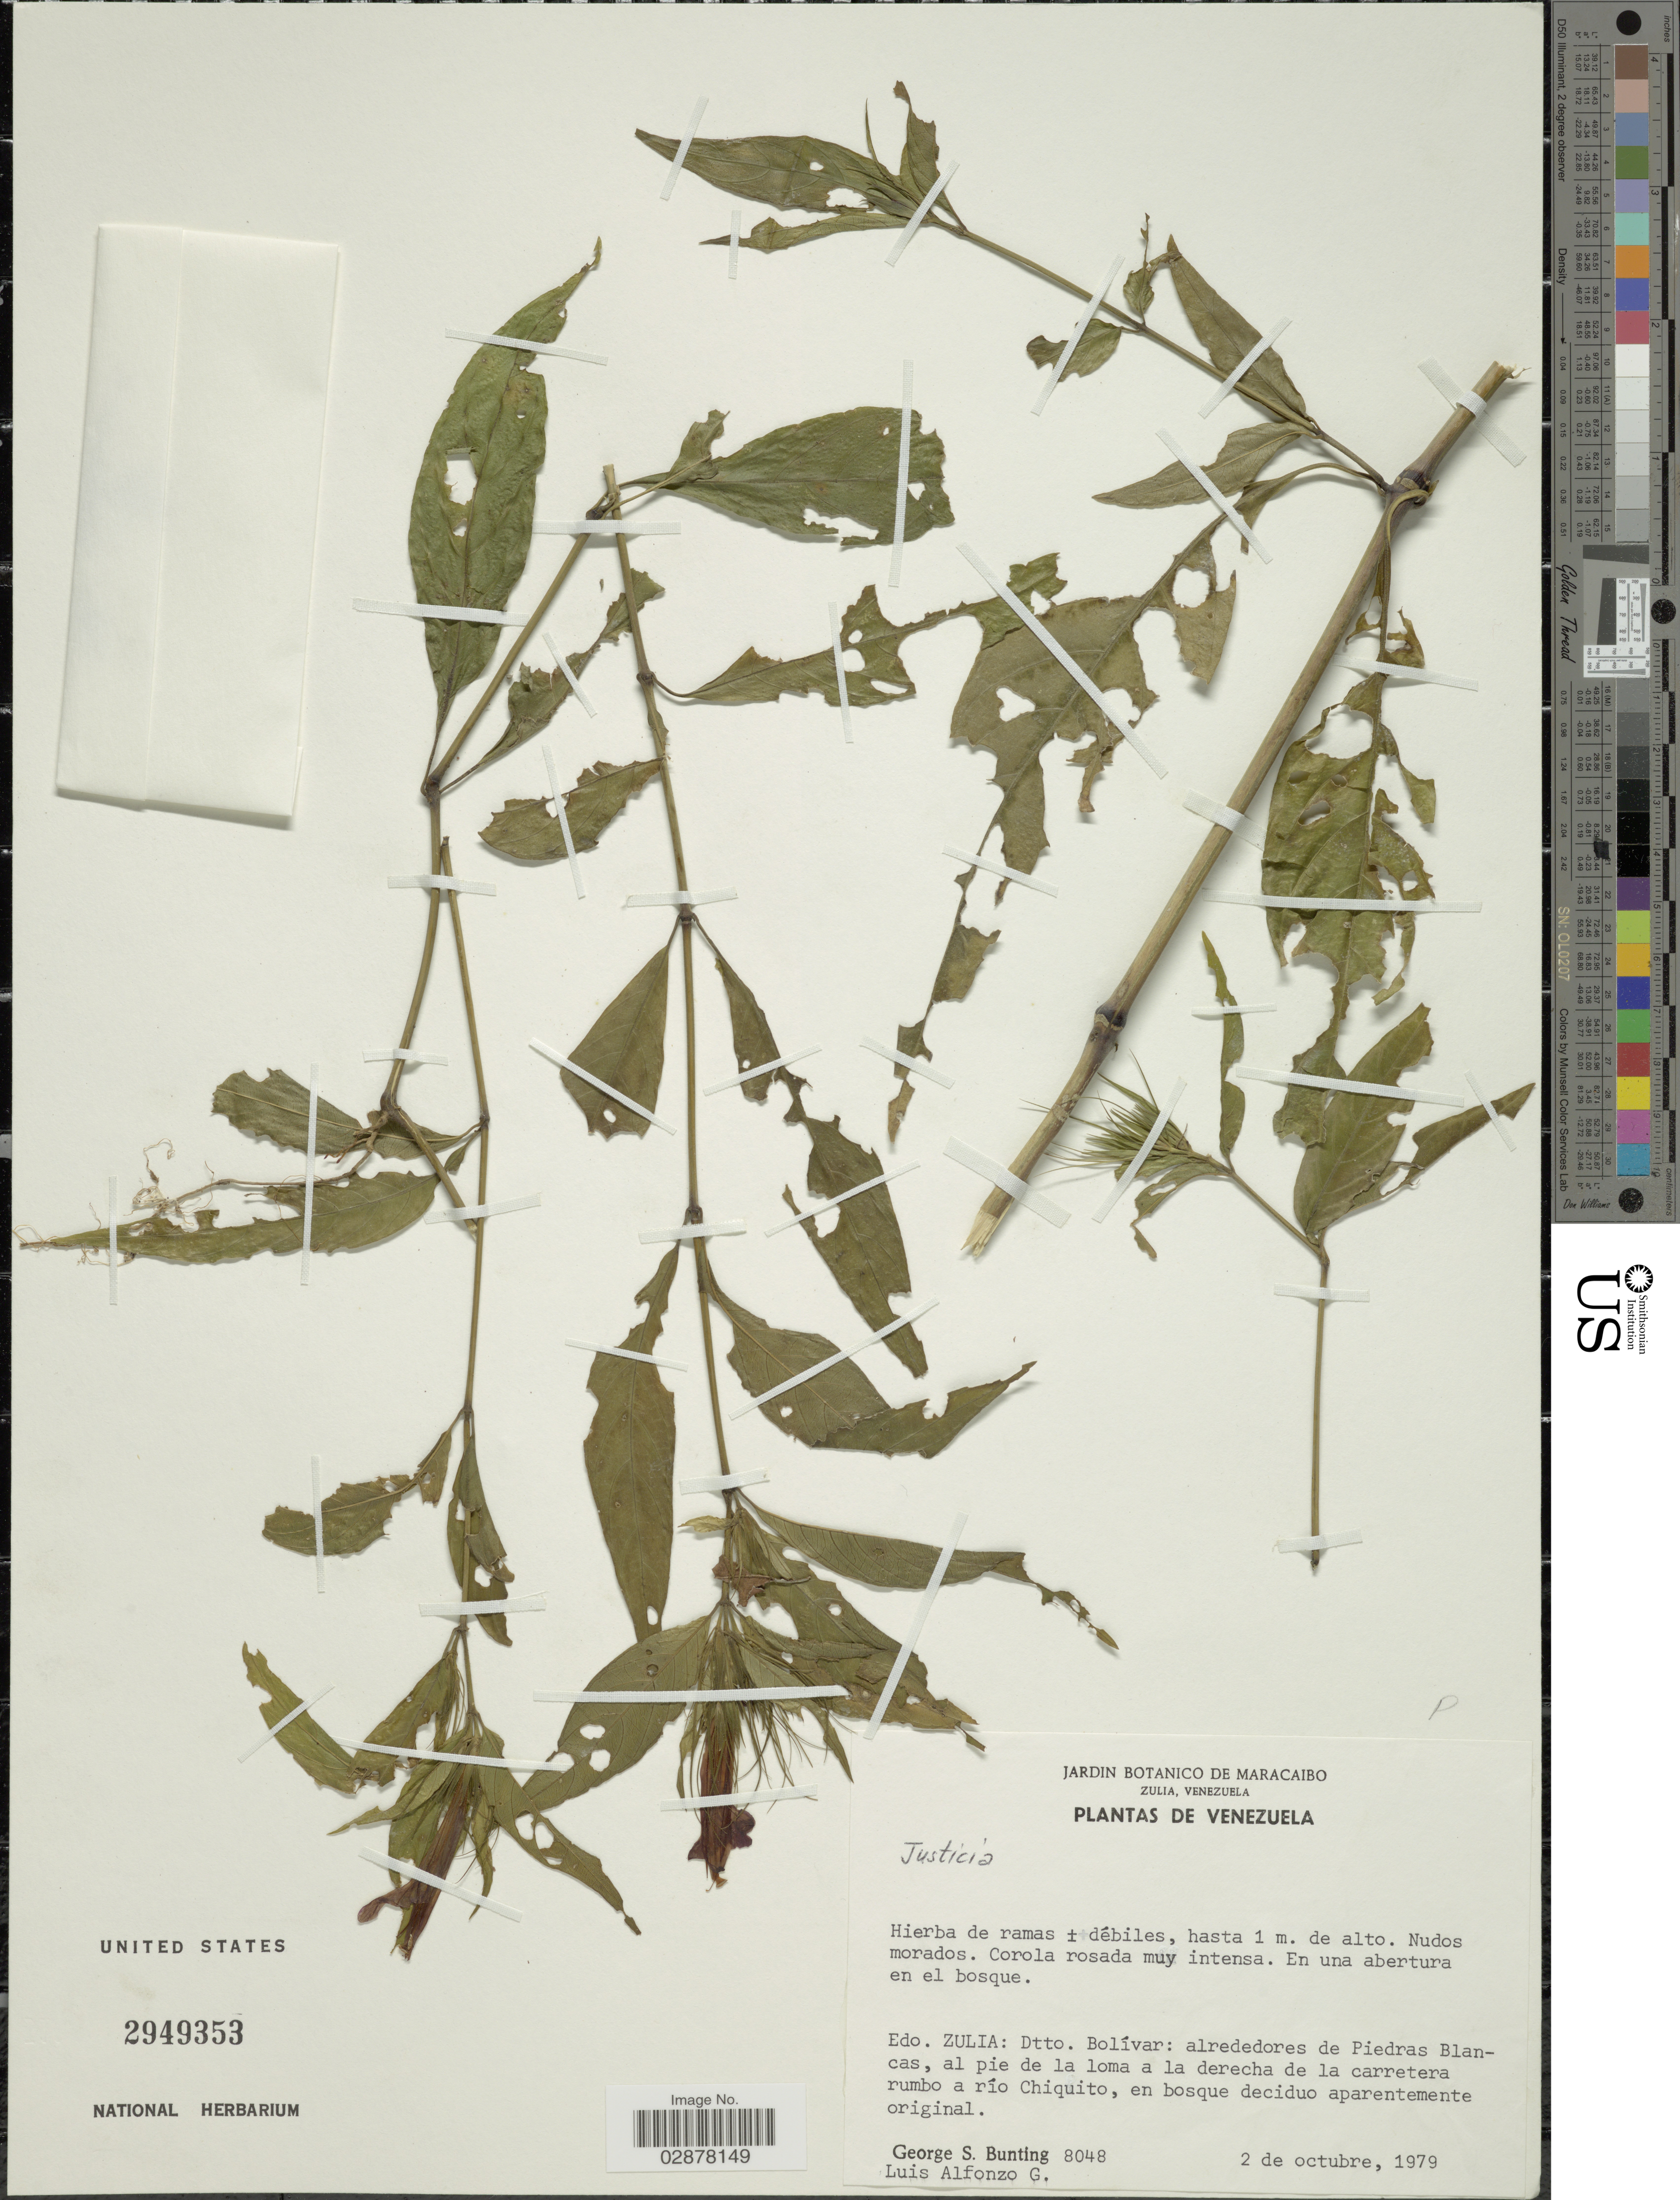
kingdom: Plantae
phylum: Tracheophyta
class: Magnoliopsida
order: Lamiales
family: Acanthaceae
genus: Justicia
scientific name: Justicia chaetocephala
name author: (Mildbr.) Leonard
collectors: G. S. Bunting & L. Alfonzo G.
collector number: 8048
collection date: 1979-10-02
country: Venezuela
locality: Edo. Zulia, Dtto, Bolívar, alrededores de Piedras Blancas, al pie de la loma a la derecha de la carretera rumbo a río Chiquito.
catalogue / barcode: US 2949353